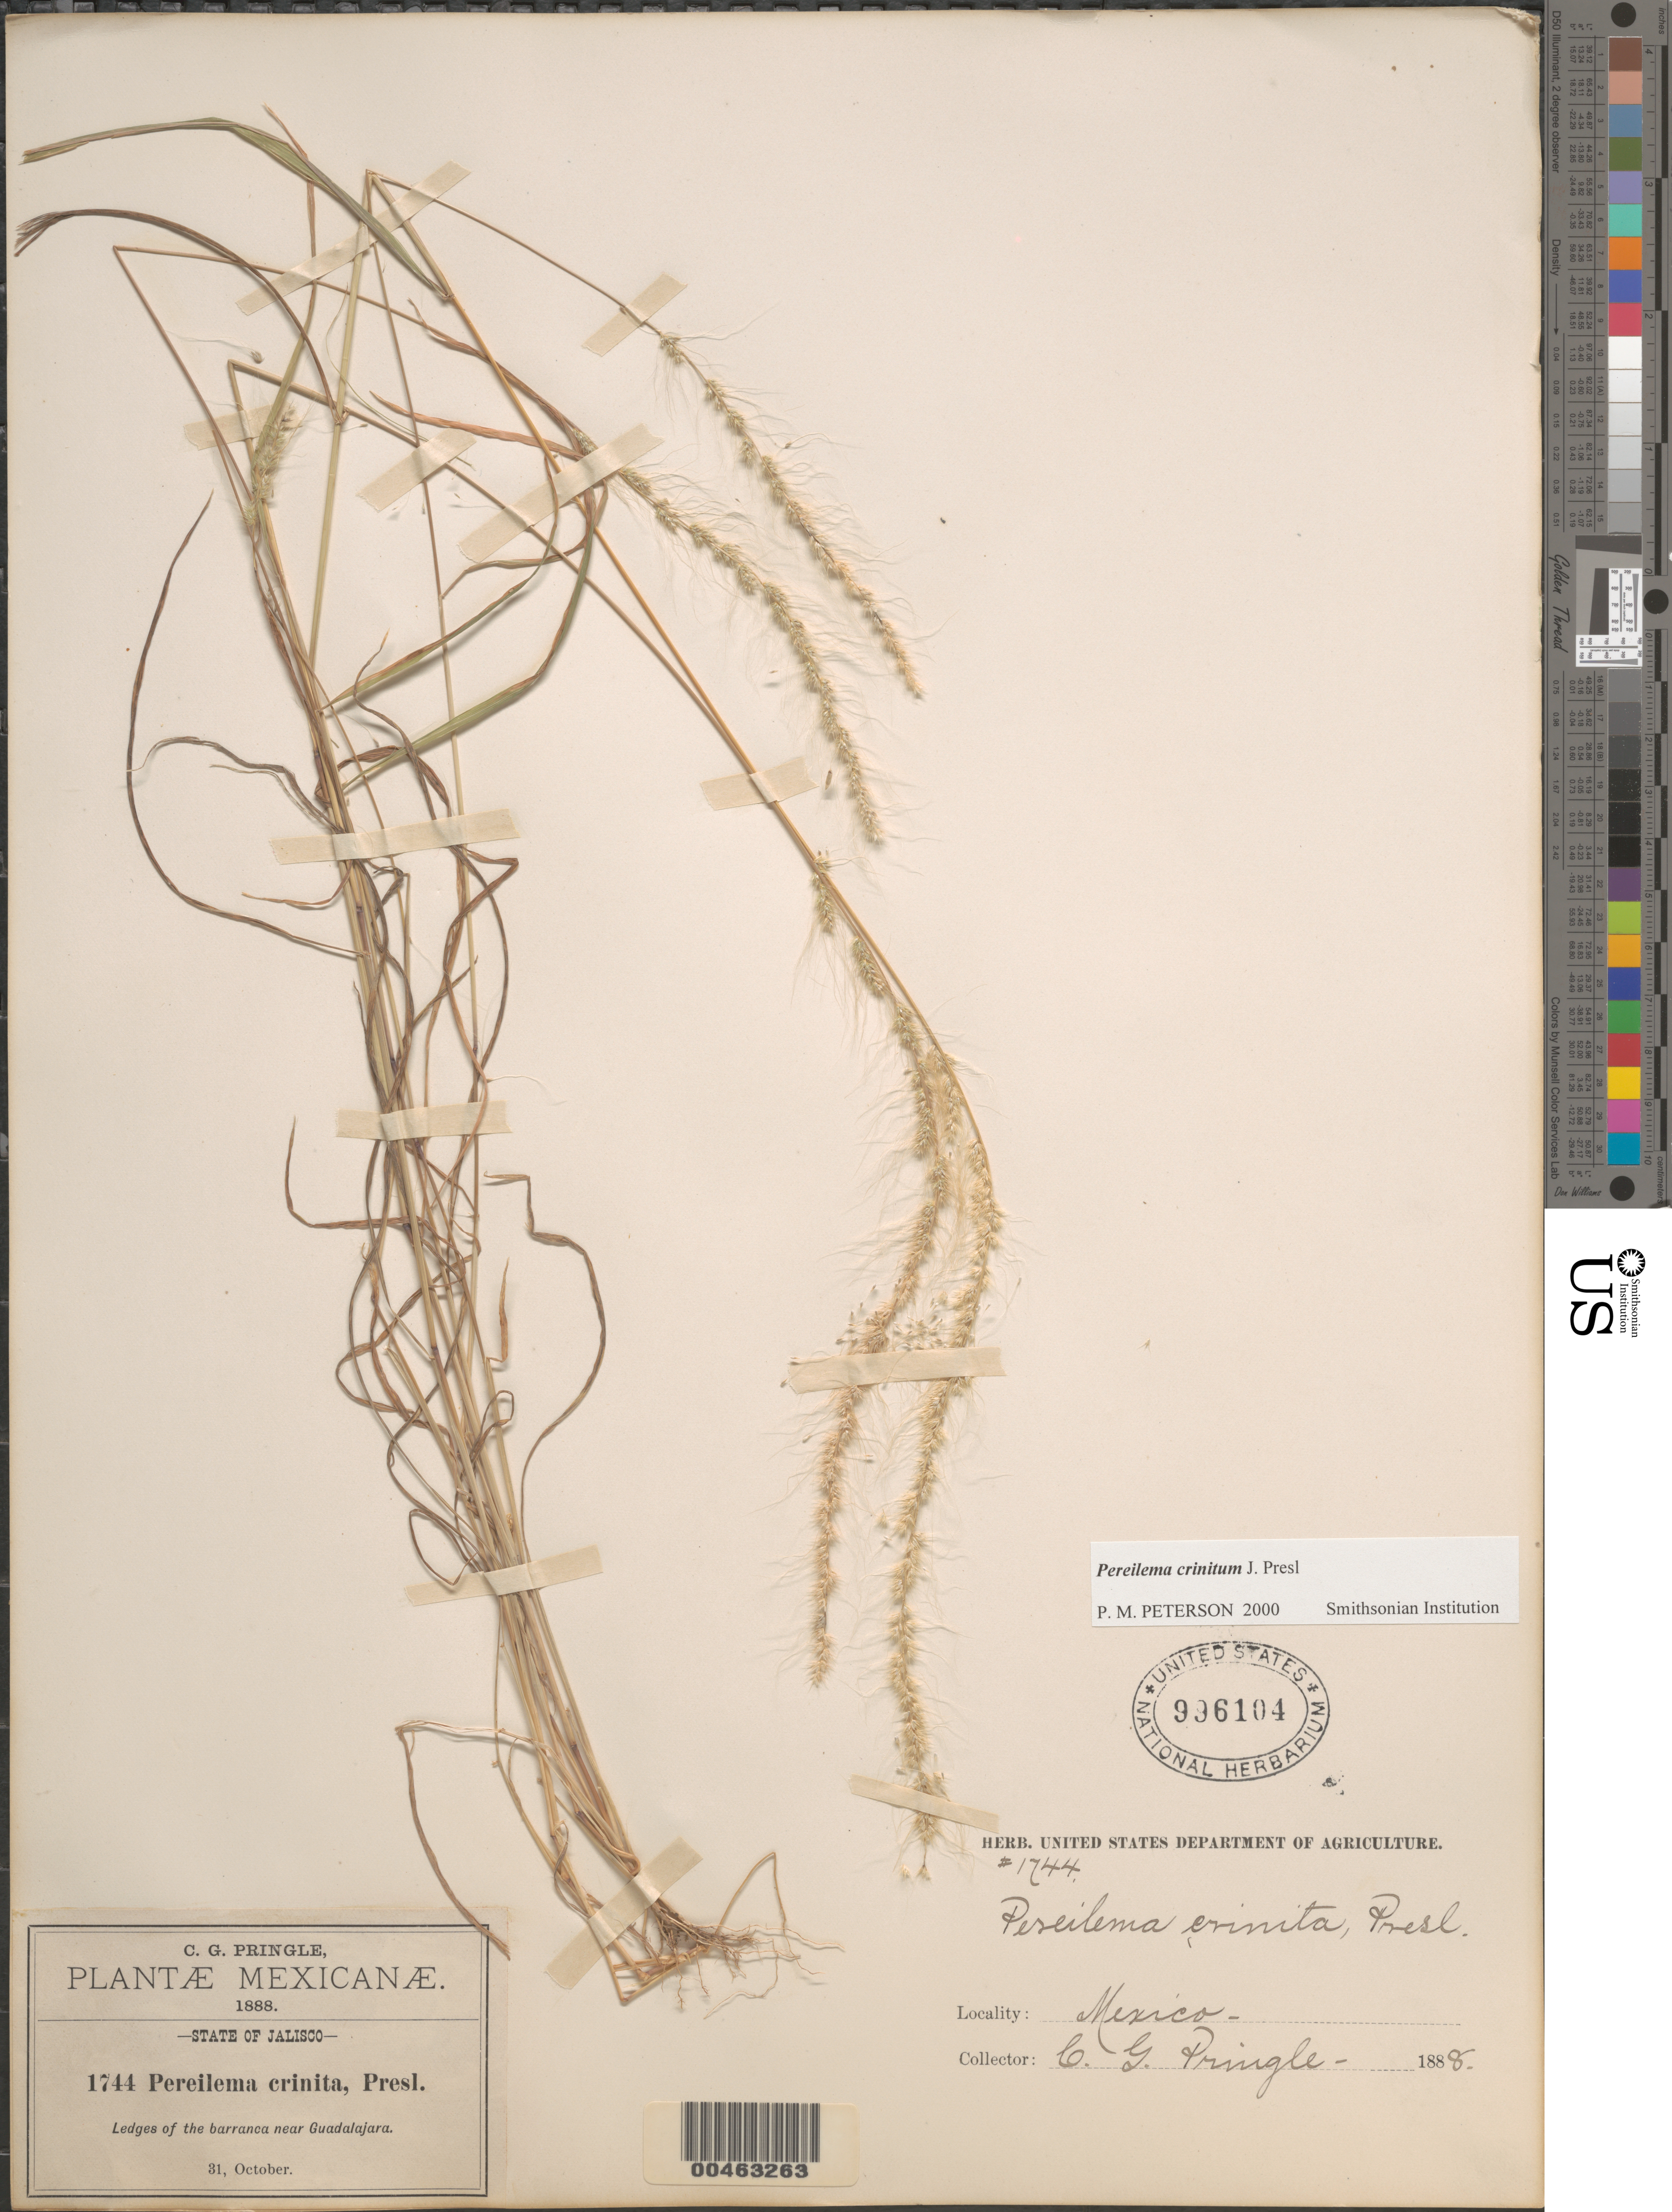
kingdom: Plantae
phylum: Tracheophyta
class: Liliopsida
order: Poales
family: Poaceae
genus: Pereilema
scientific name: Pereilema crinitum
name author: J. Presl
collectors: C. G. Pringle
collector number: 1744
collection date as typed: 31 Oct 1888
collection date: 1888-10-31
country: Mexico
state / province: Jalisco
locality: Near Guadalajara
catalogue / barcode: US 996104